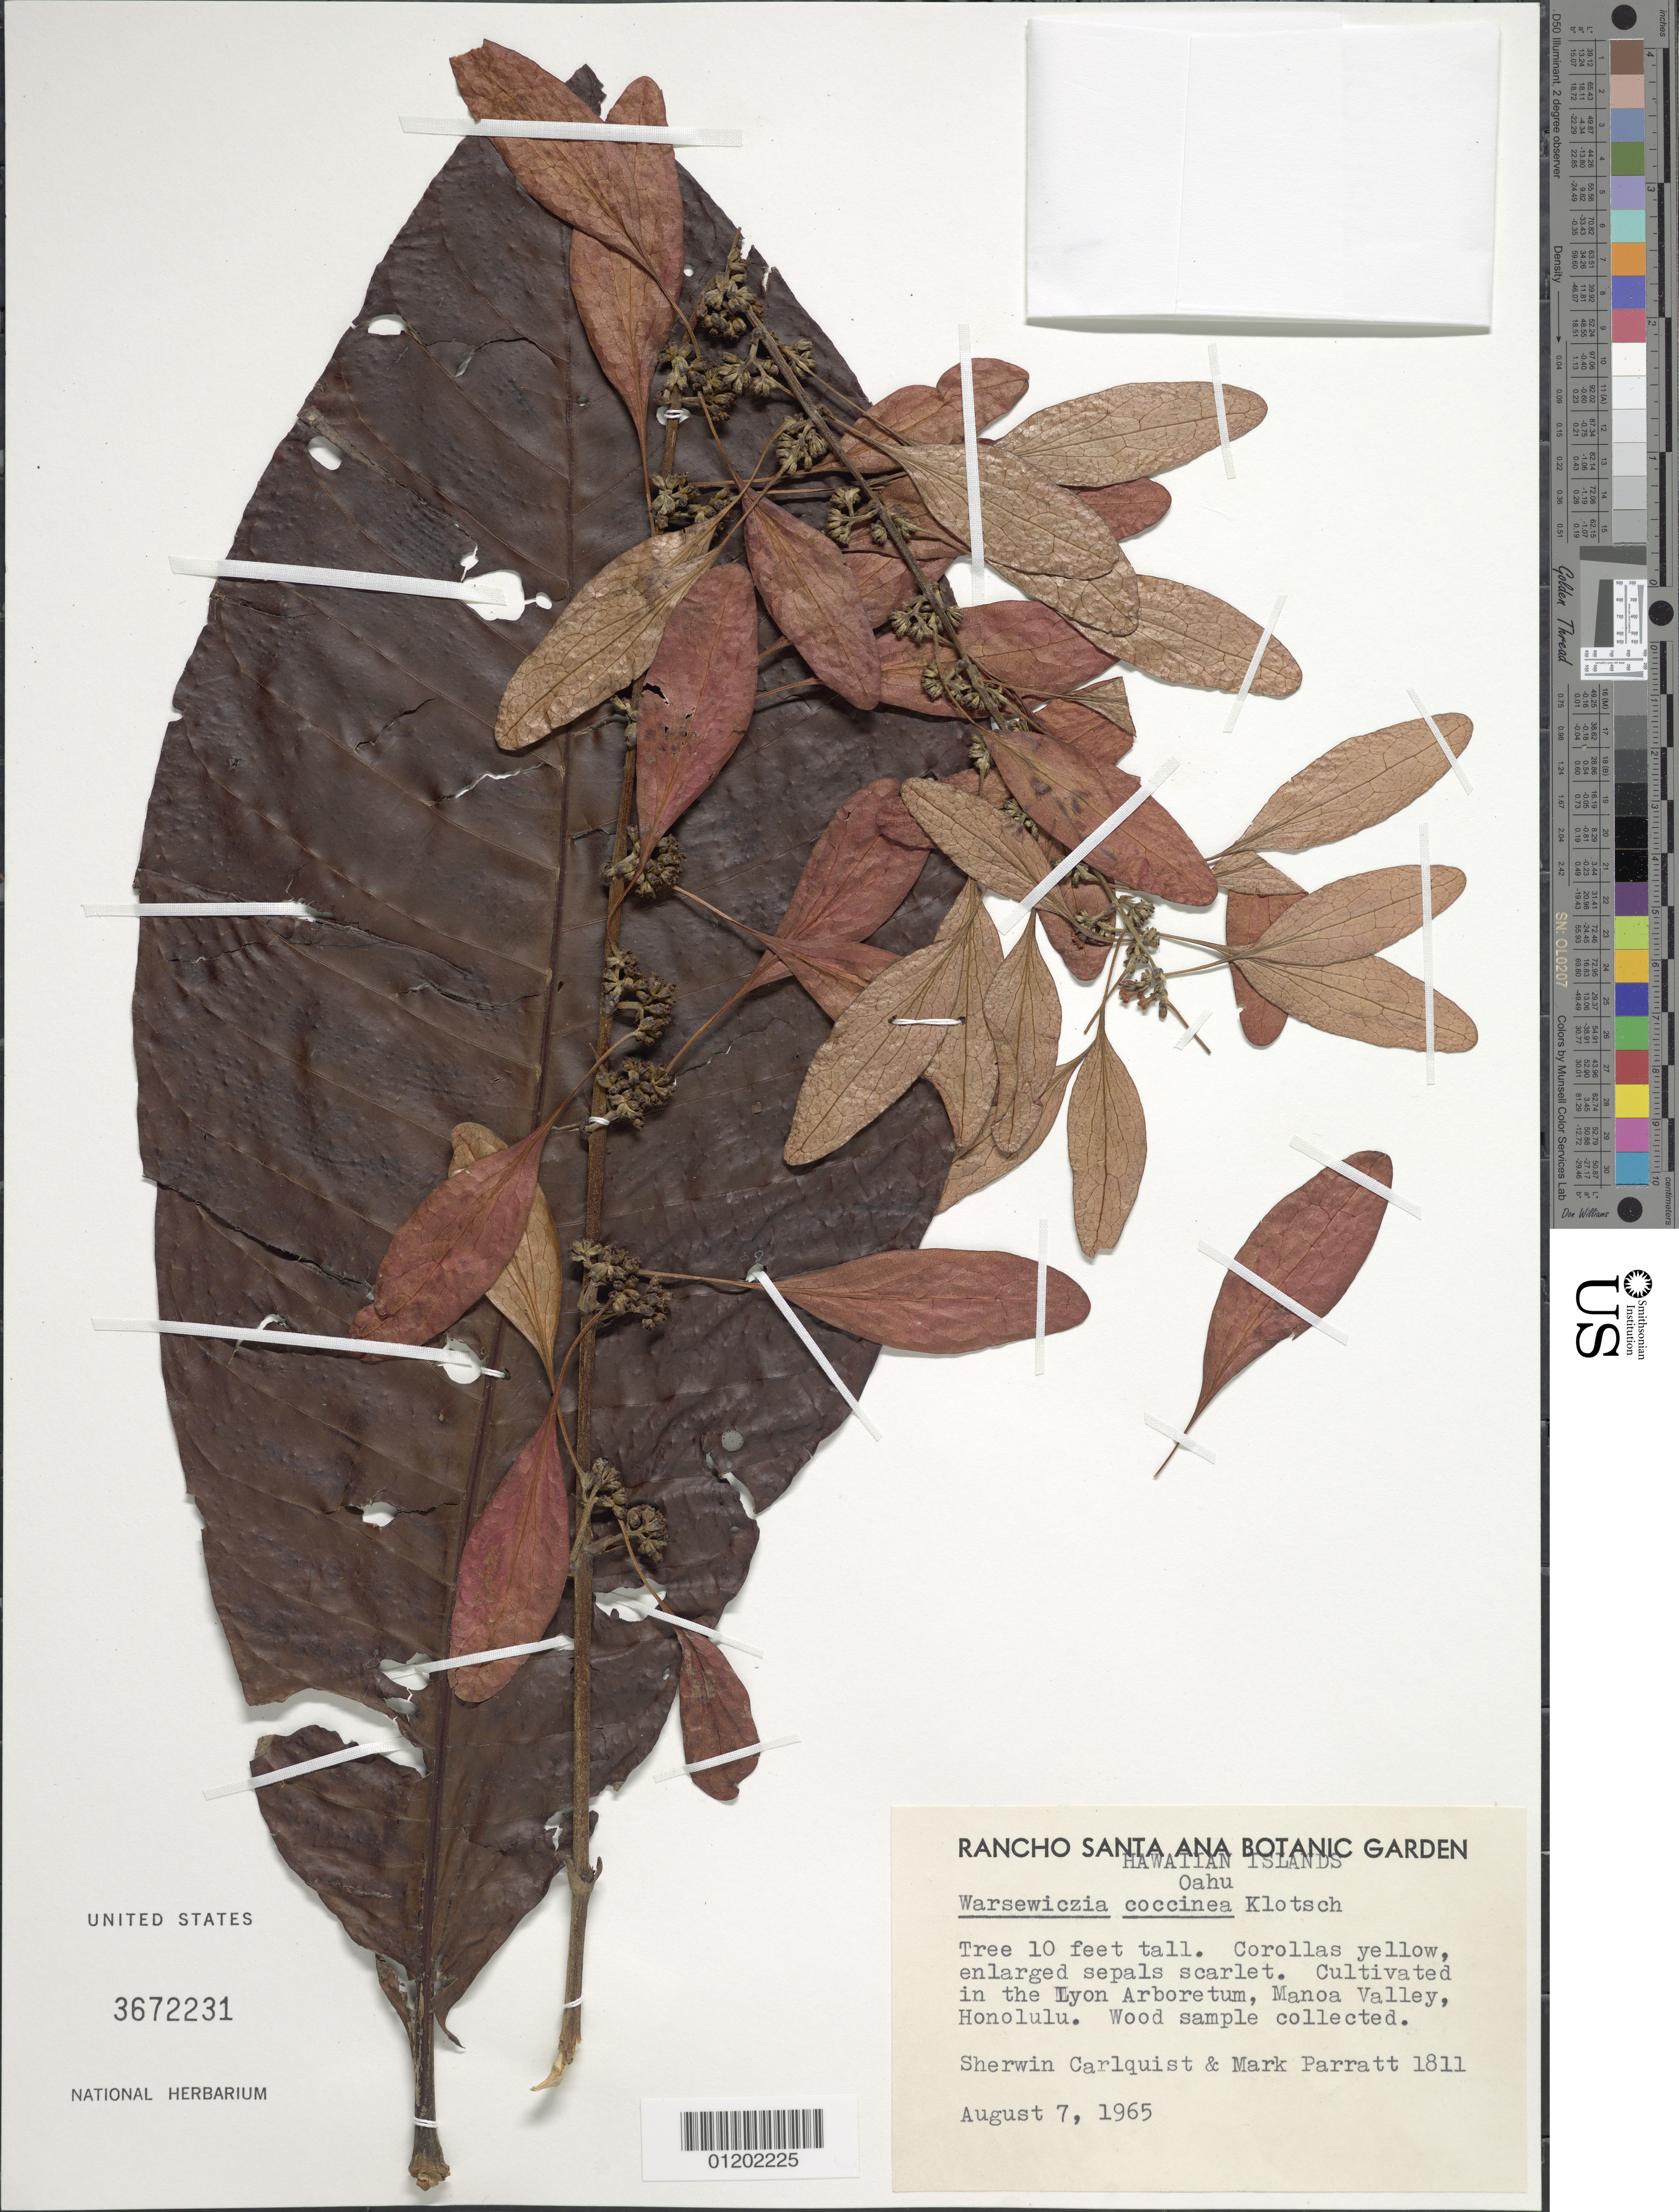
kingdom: Plantae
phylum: Tracheophyta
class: Magnoliopsida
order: Gentianales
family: Rubiaceae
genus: Warszewiczia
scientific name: Warszewiczia coccinea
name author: (Vahl) Klotzsch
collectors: S. Carlquist & M. Parratt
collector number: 1811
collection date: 1965-08-06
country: United States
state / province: Hawaii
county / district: Honolulu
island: Oahu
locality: Lyon Arboretum, Manoa Valley, Honolulu.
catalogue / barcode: US 3672231